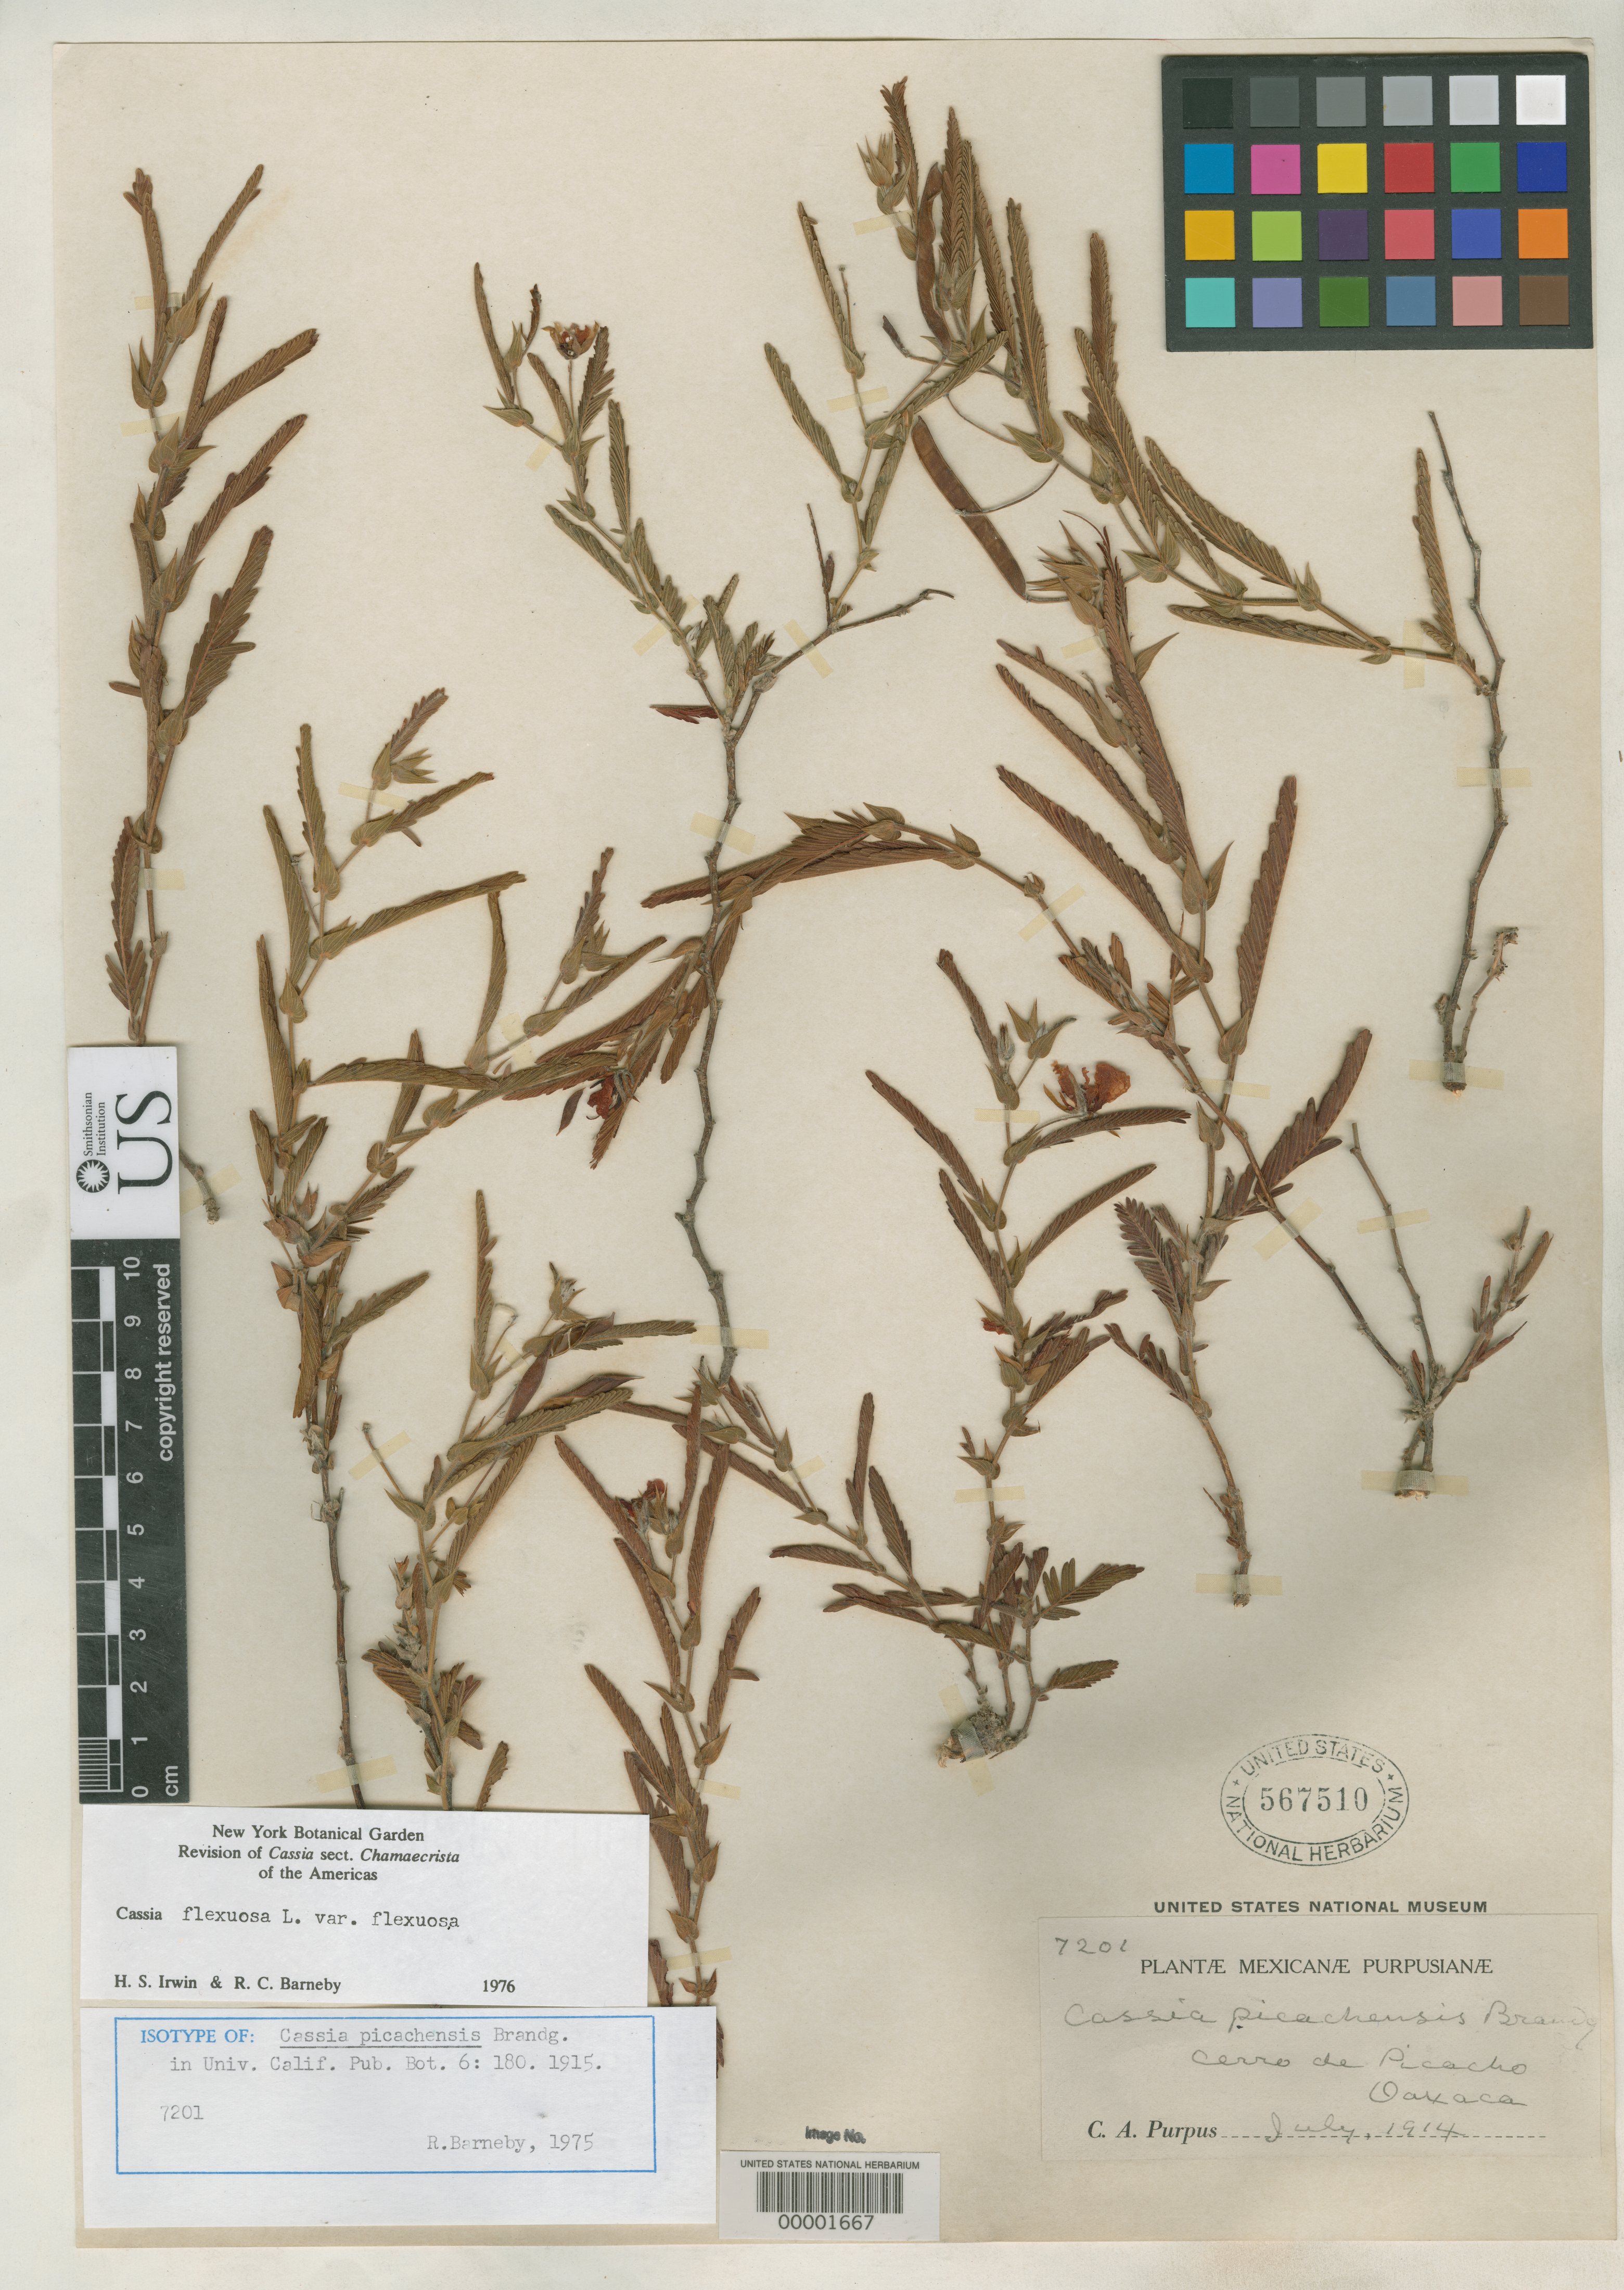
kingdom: Plantae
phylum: Tracheophyta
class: Magnoliopsida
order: Fabales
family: Fabaceae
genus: Cassia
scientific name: Cassia picachensis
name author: Brandegee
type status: Isotype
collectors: C. A. Purpus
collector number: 7201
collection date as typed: Jul 1914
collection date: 1914-07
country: Mexico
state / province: Oaxaca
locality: Cerro de Picacho.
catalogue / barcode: US 567510